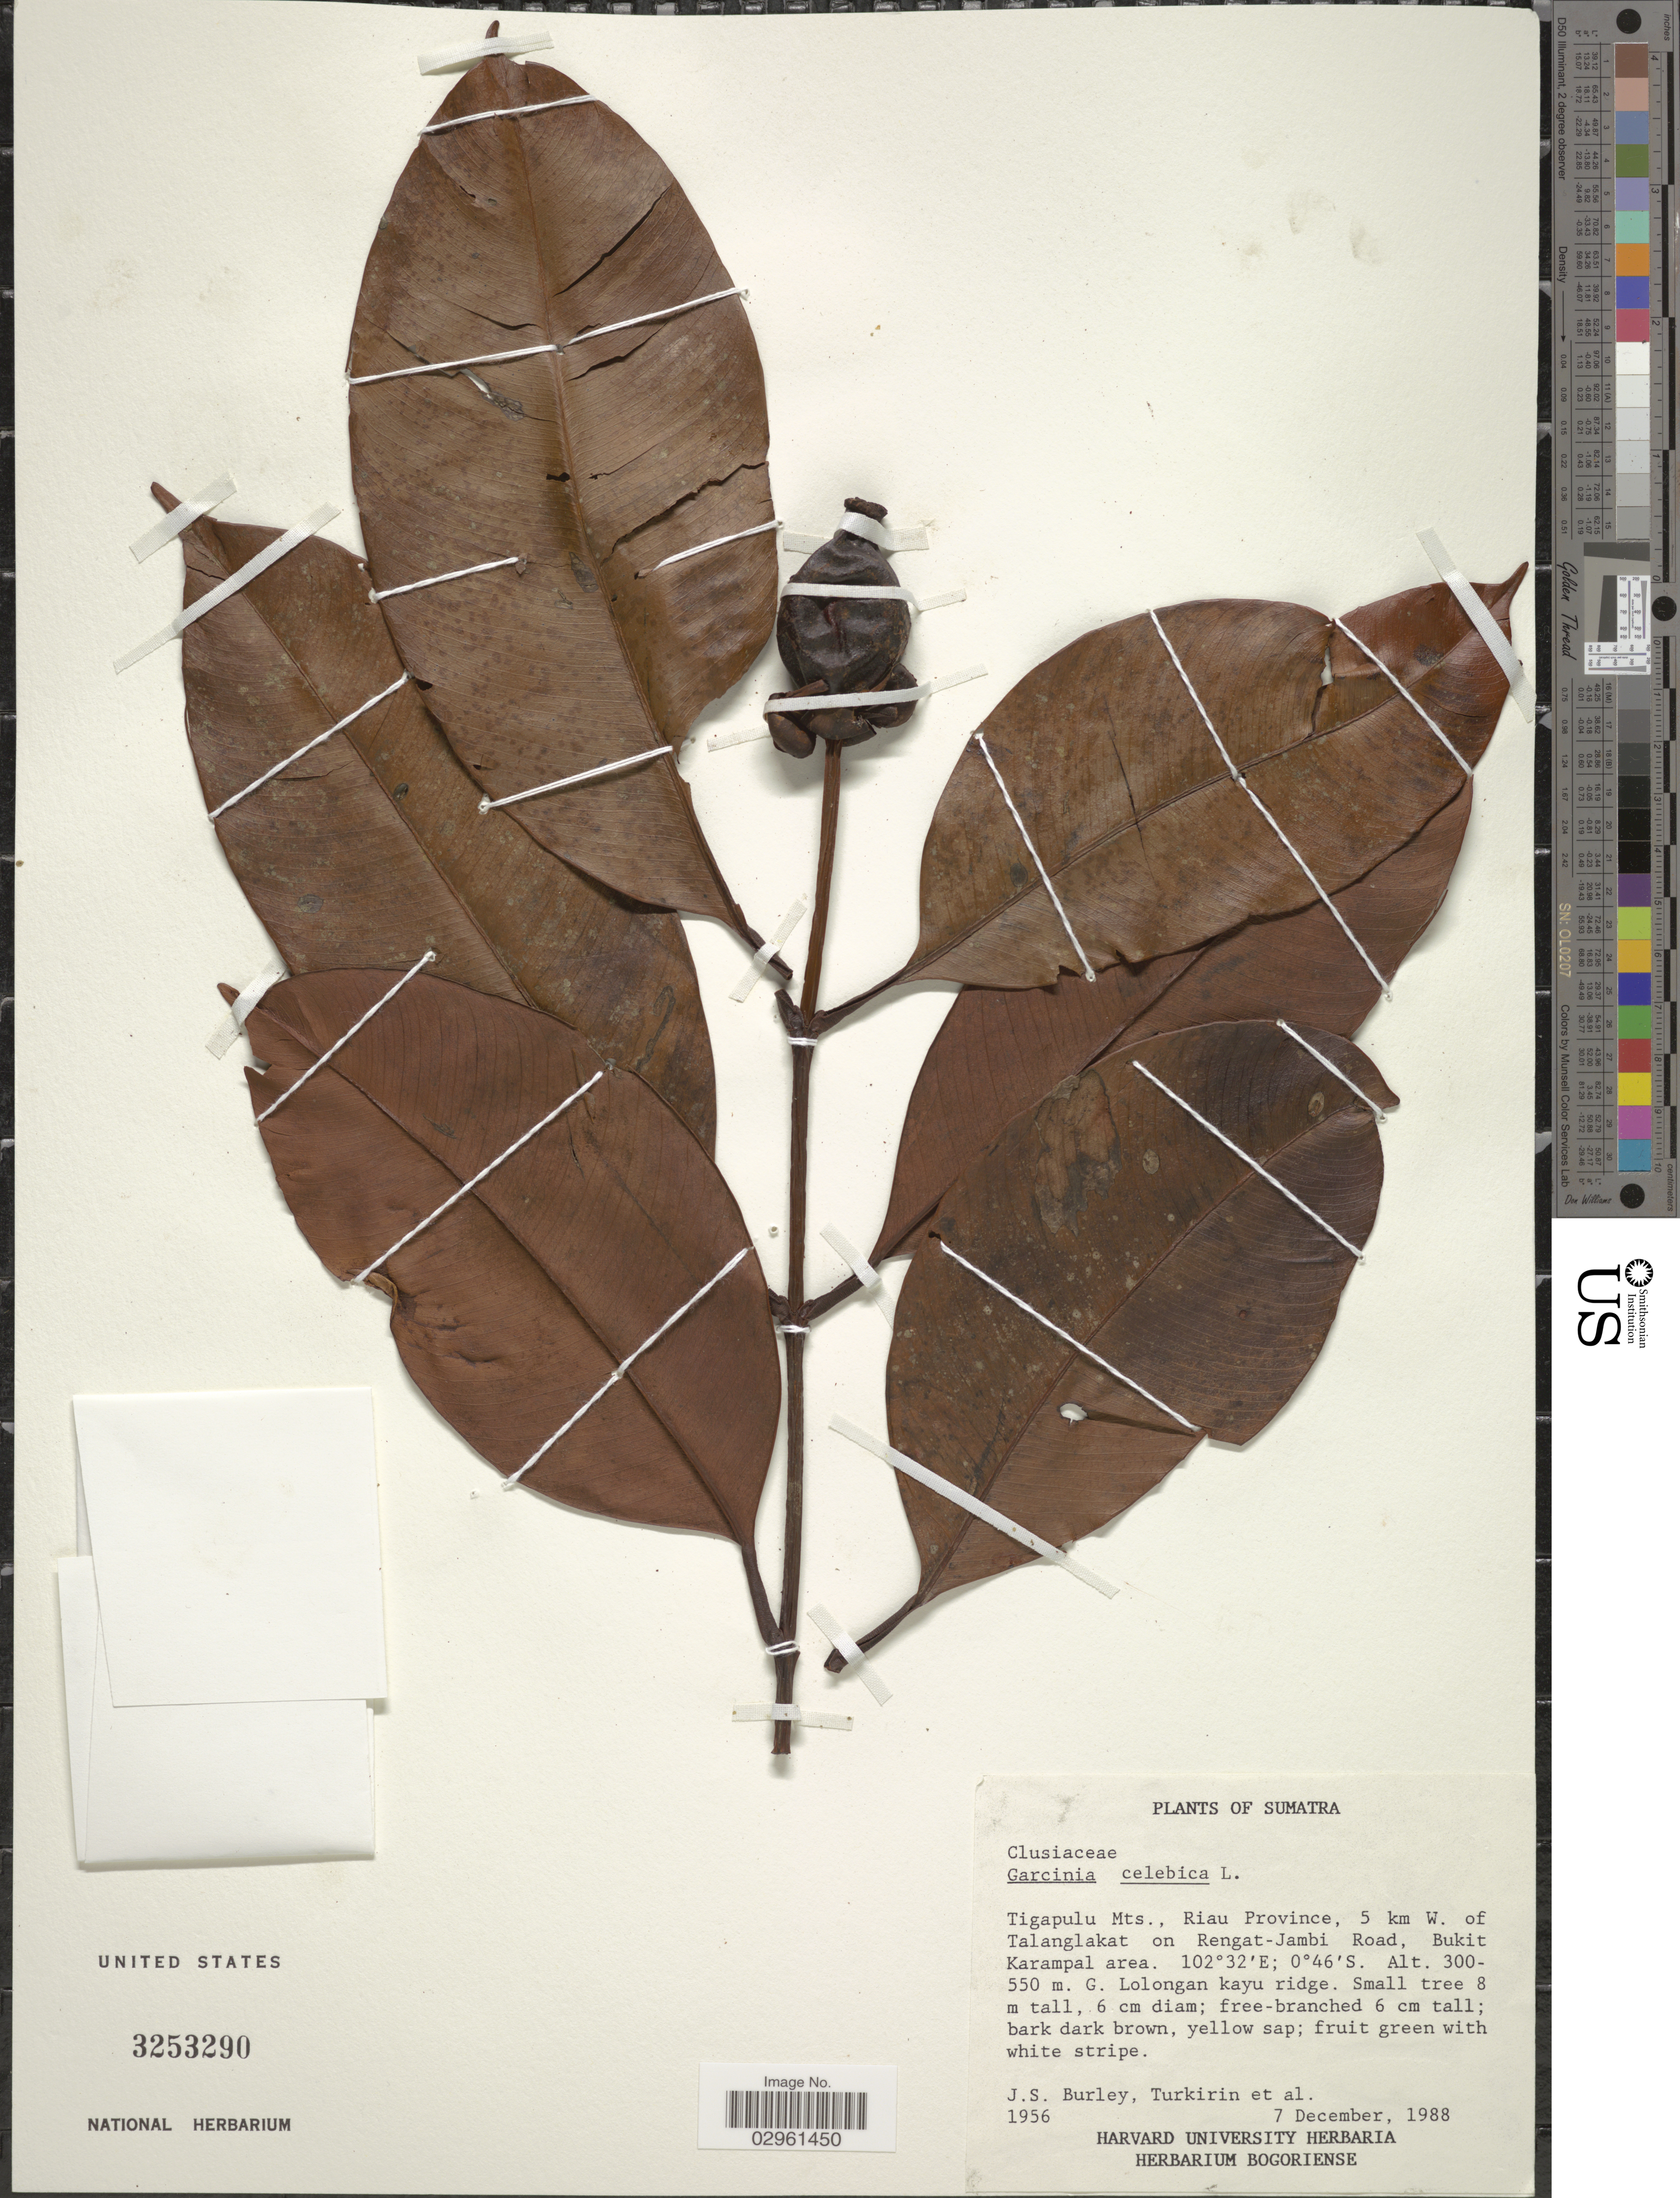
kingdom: Plantae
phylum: Tracheophyta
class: Magnoliopsida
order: Malpighiales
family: Clusiaceae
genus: Garcinia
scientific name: Garcinia celebica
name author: L.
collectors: J. S. Burley, -. Turkirin & et al.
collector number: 1956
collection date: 1988-12-07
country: Indonesia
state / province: Sumatra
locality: Tigapulu Mts., Riau Province, 5 km W. of Talanglakat on Rengat-Jambi Road, Bukit Karampal area.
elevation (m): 300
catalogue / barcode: US 3253290